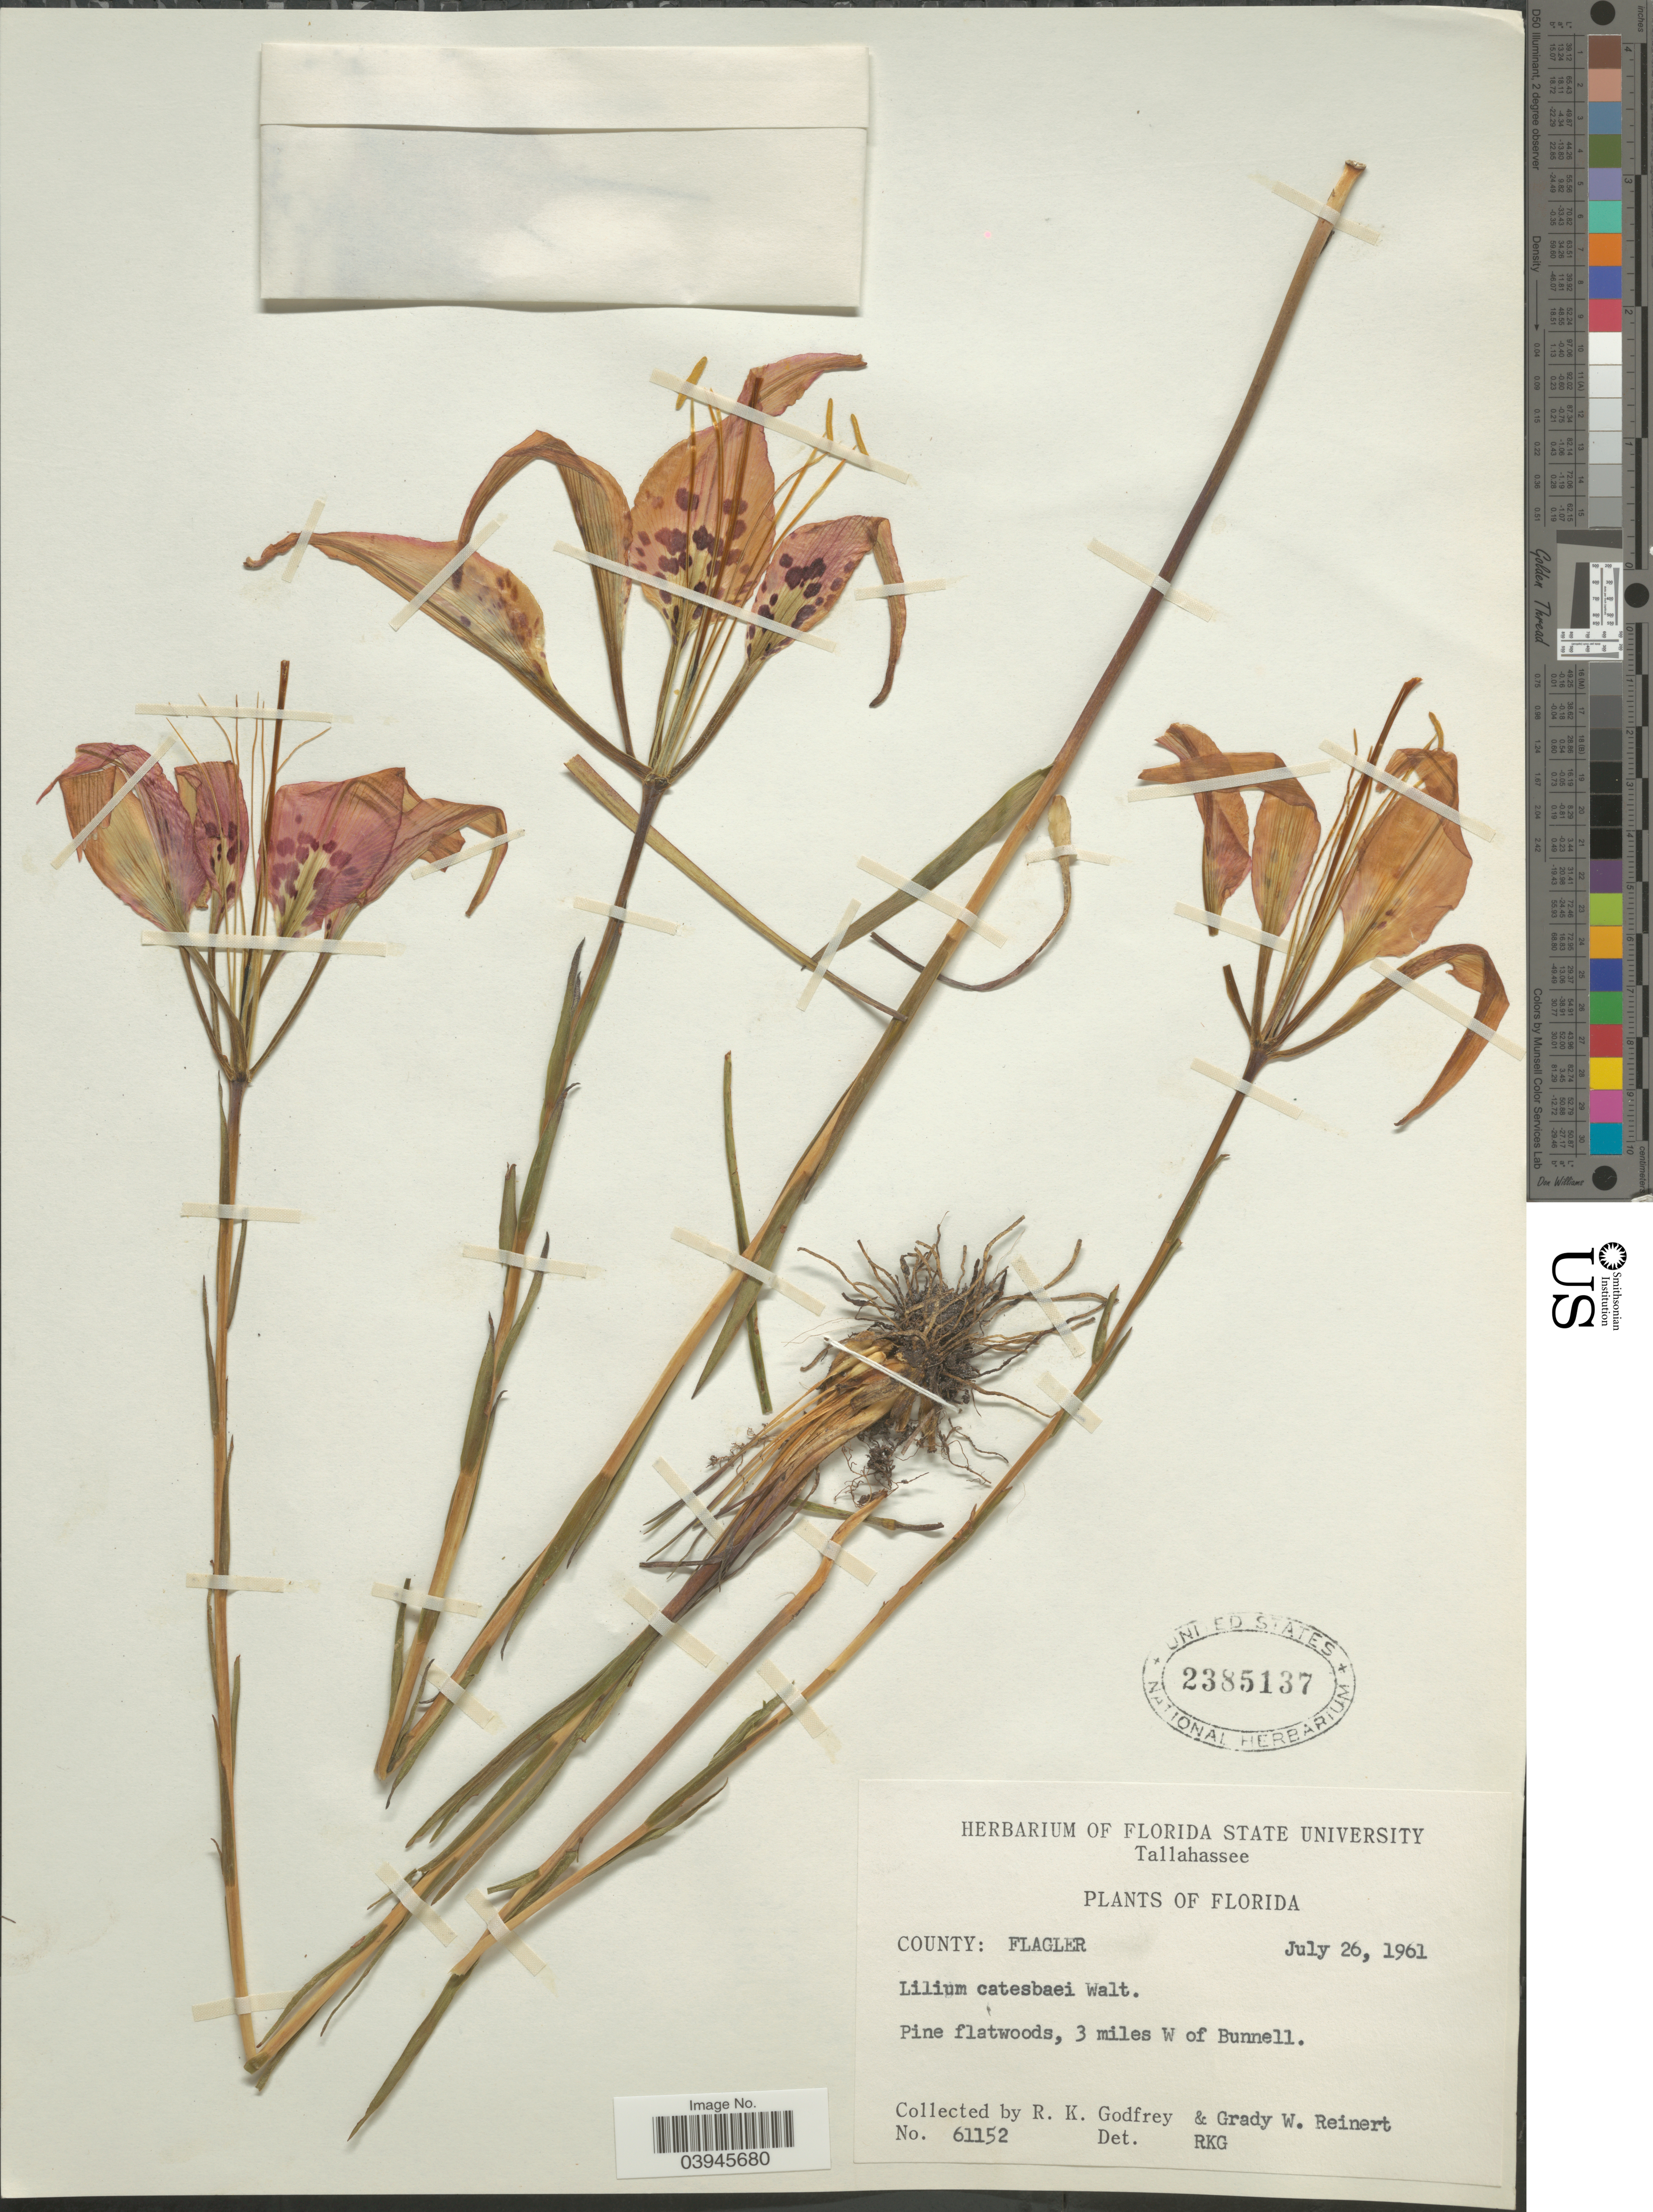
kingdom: Plantae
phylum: Tracheophyta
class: Liliopsida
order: Liliales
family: Liliaceae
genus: Lilium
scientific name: Lilium catesbaei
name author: Walter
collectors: R. K. Godfrey & G. Reinert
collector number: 61152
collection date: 1961-07-26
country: United States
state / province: Florida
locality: County: Flagler. Pine flatwoods, 3 miles W of Bunnell.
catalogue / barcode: US 2385137